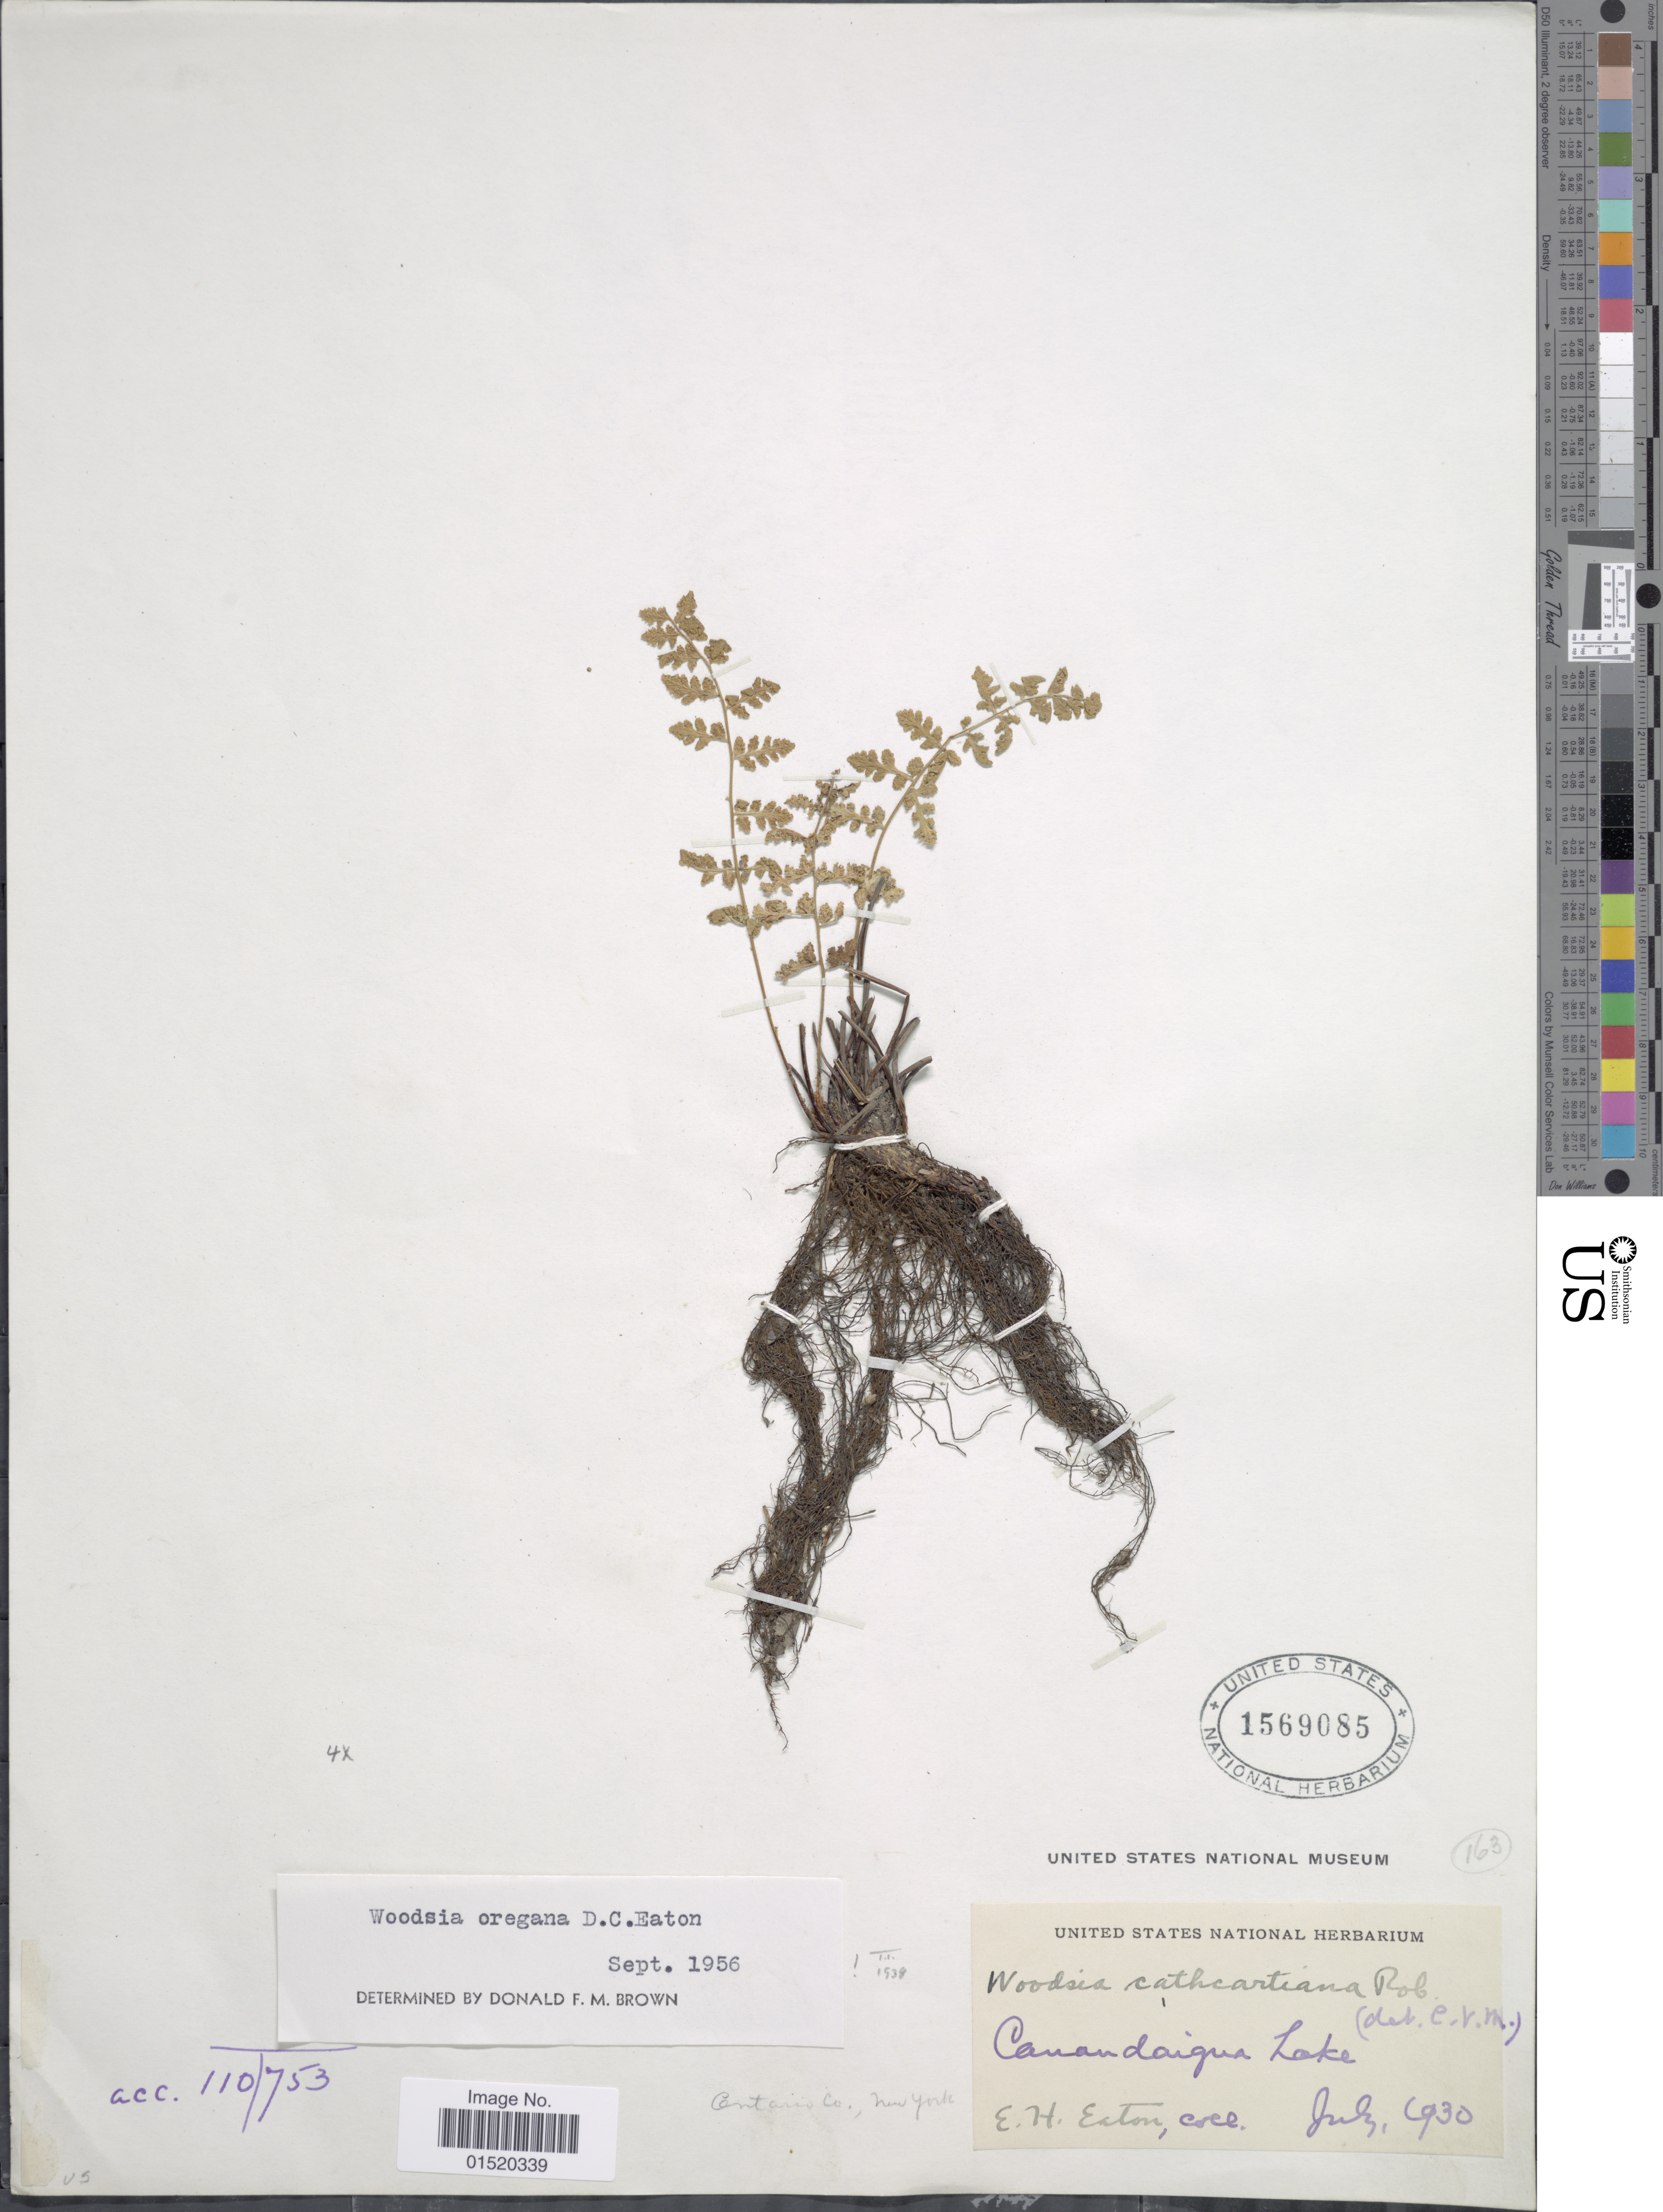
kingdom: Plantae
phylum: Tracheophyta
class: Polypodiopsida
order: Polypodiales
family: Woodsiaceae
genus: Woodsia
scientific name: Woodsia oregana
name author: D.C. Eaton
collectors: E. Eaton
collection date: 1930-07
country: United States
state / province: New York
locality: Canandaigua Lake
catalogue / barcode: US 1569085